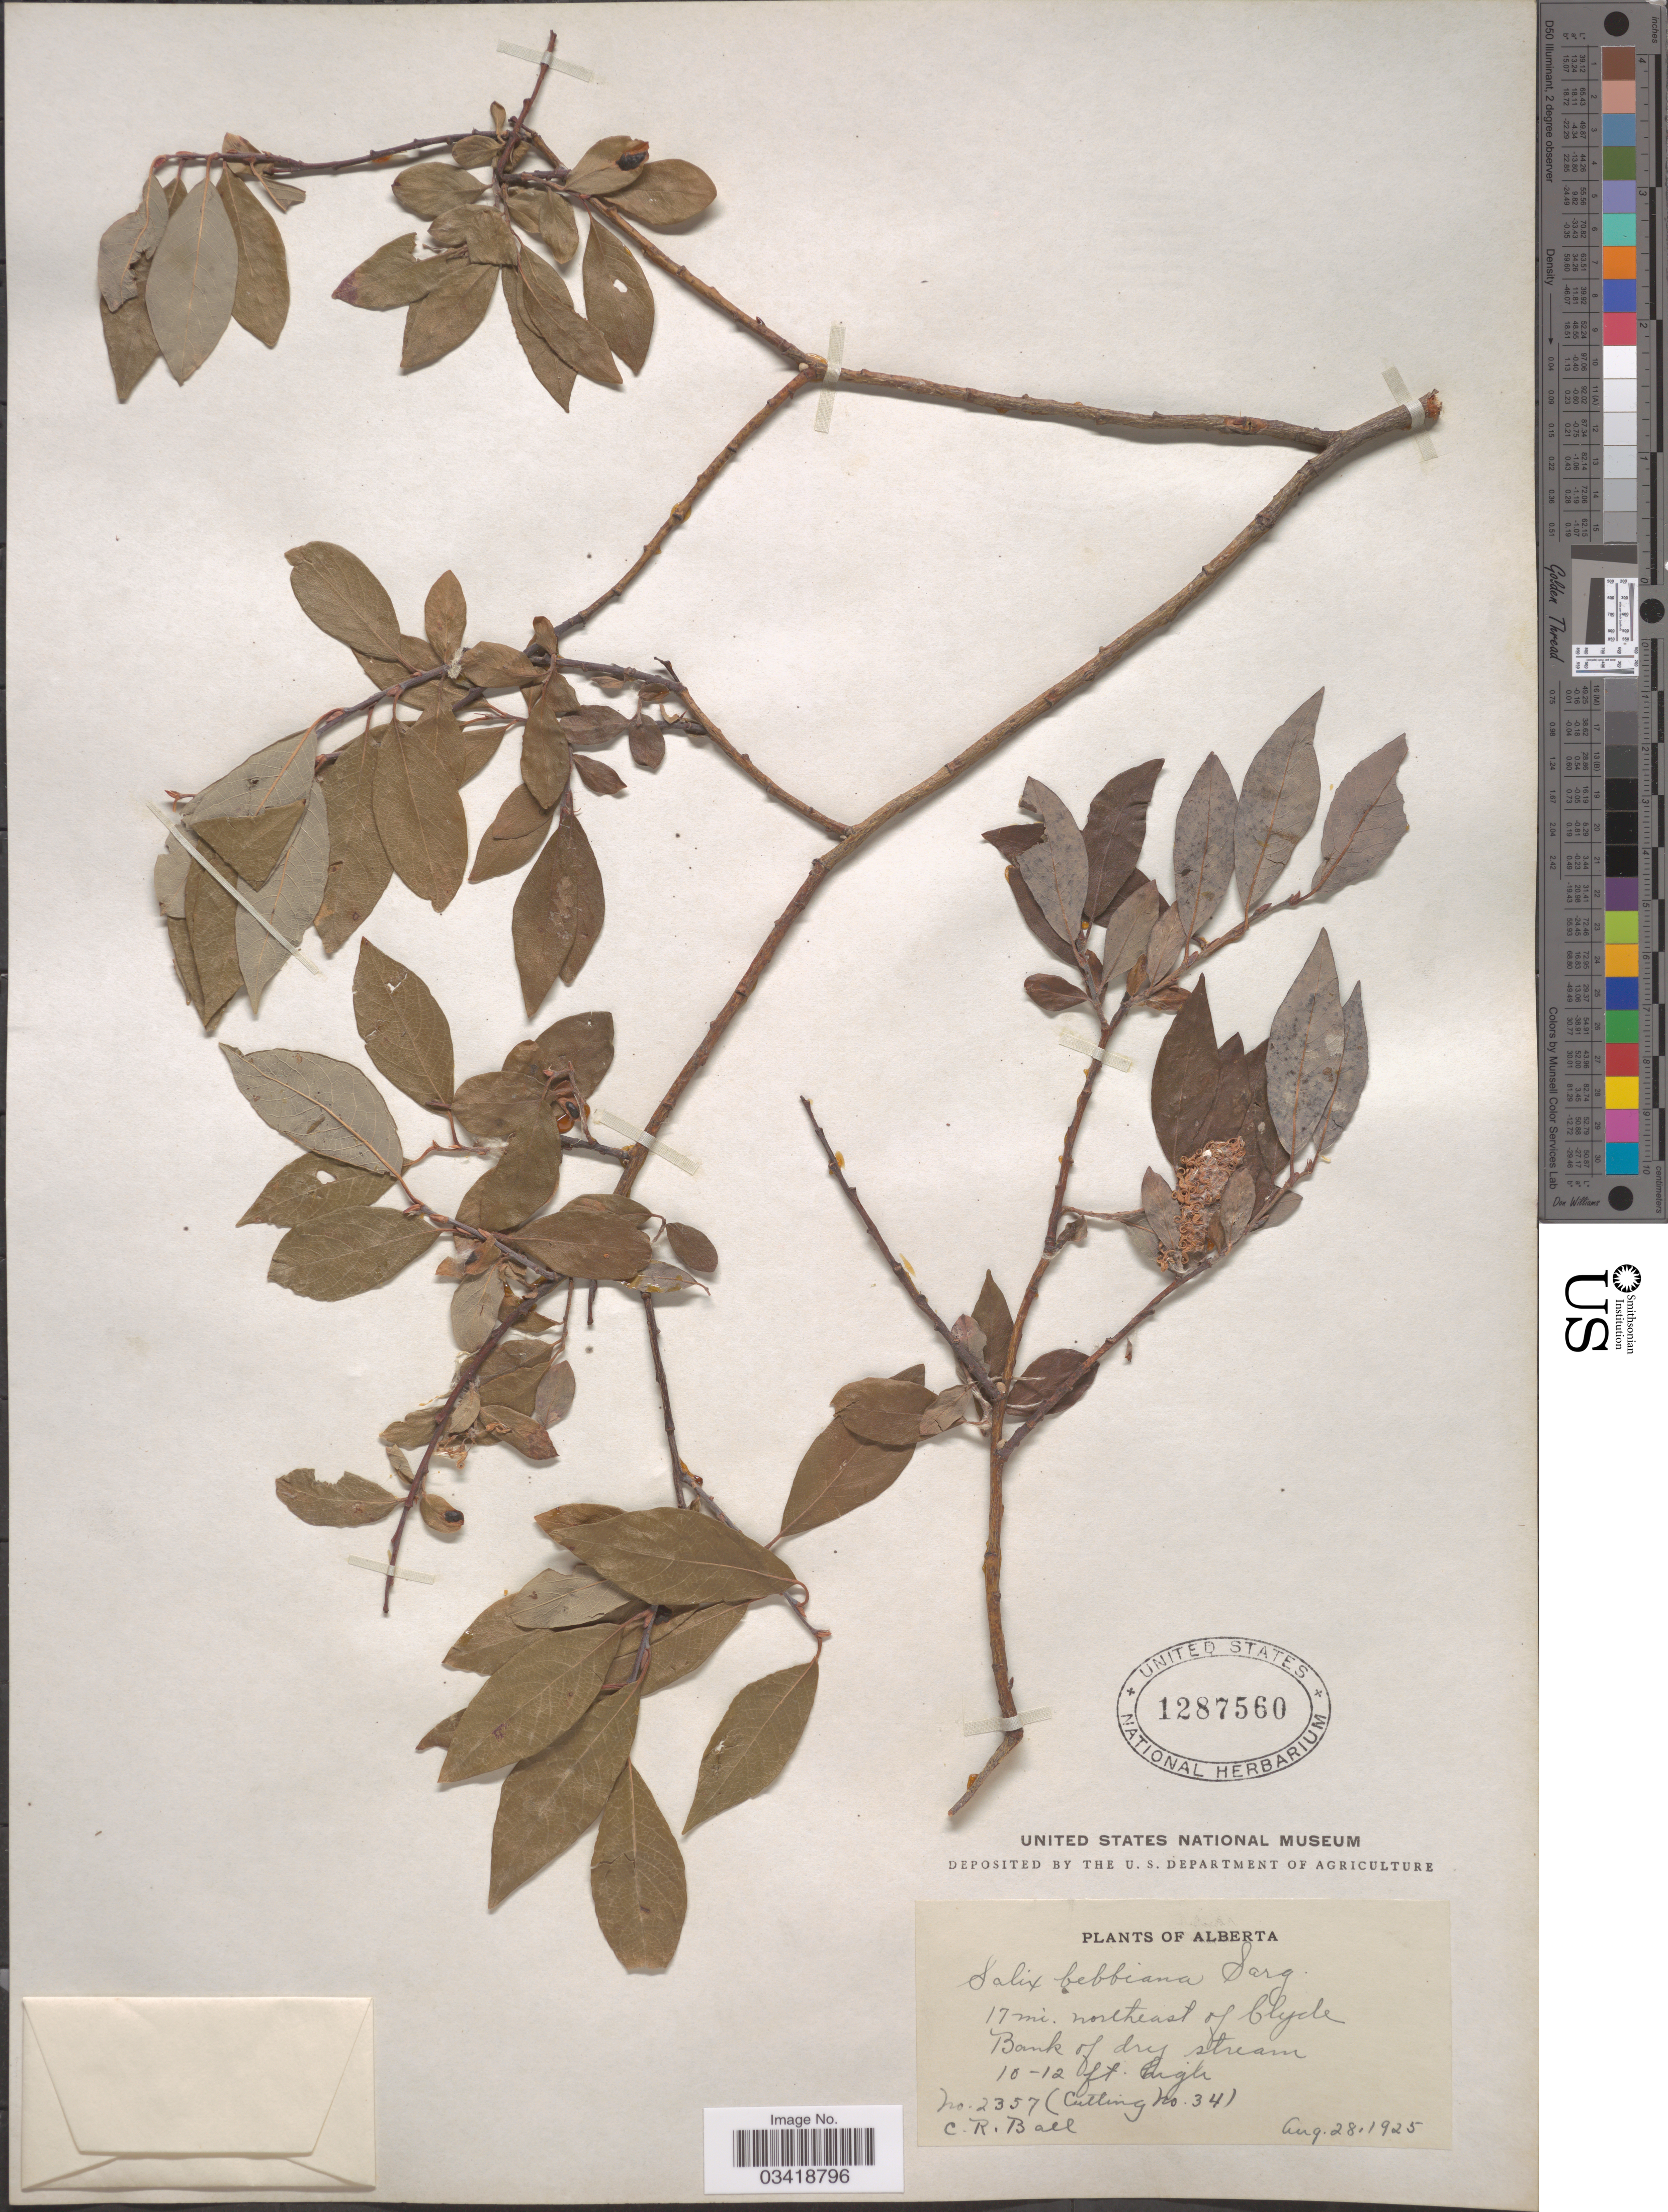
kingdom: Plantae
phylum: Tracheophyta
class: Magnoliopsida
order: Malpighiales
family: Salicaceae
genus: Salix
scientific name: Salix bebbiana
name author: Sarg.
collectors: C. R. Ball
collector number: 2357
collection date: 1925-08-28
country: Canada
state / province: Alberta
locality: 17 mi. northeast of Clyde.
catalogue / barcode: US 1287560